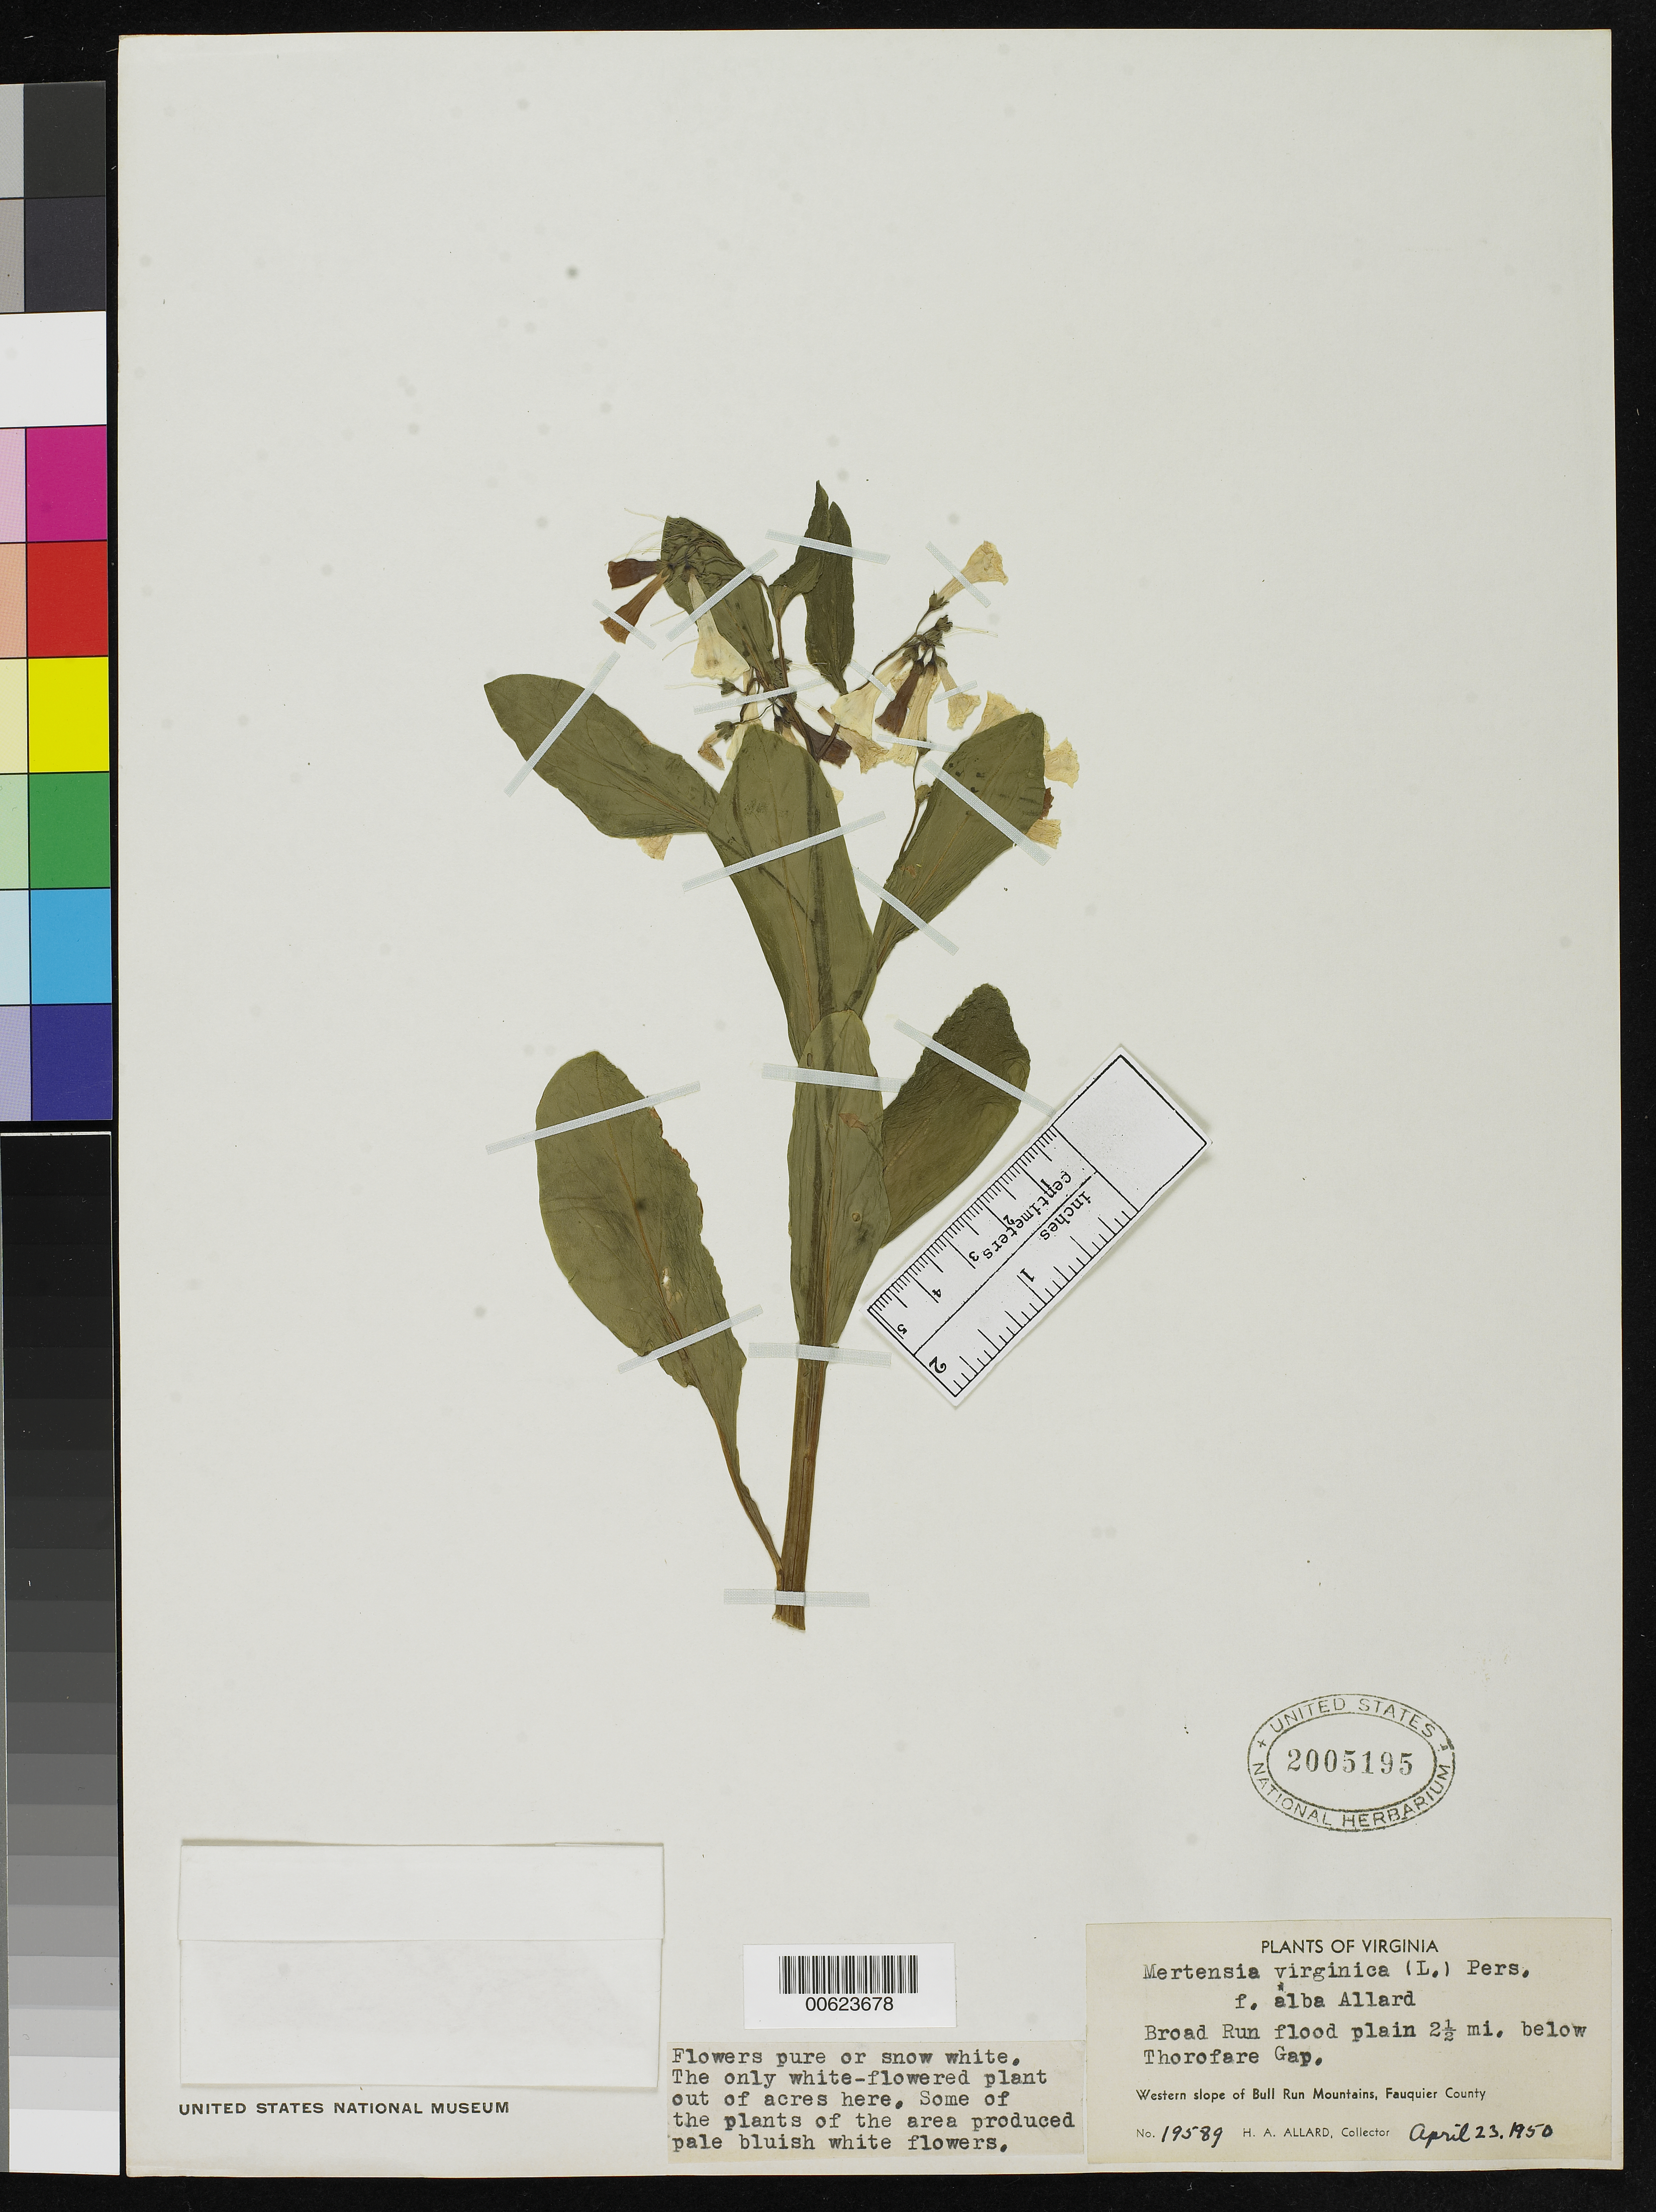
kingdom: Plantae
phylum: Tracheophyta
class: Magnoliopsida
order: Boraginales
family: Boraginaceae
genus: Mertensia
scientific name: Mertensia virginica f. alba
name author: H.A. Allard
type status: Holotype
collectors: H. A. Allard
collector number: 19589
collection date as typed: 23 Apr 1950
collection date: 1950-04-23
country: United States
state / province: Virginia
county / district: Fauquier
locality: Western slope of Bull Run Mountains.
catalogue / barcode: US 2005195